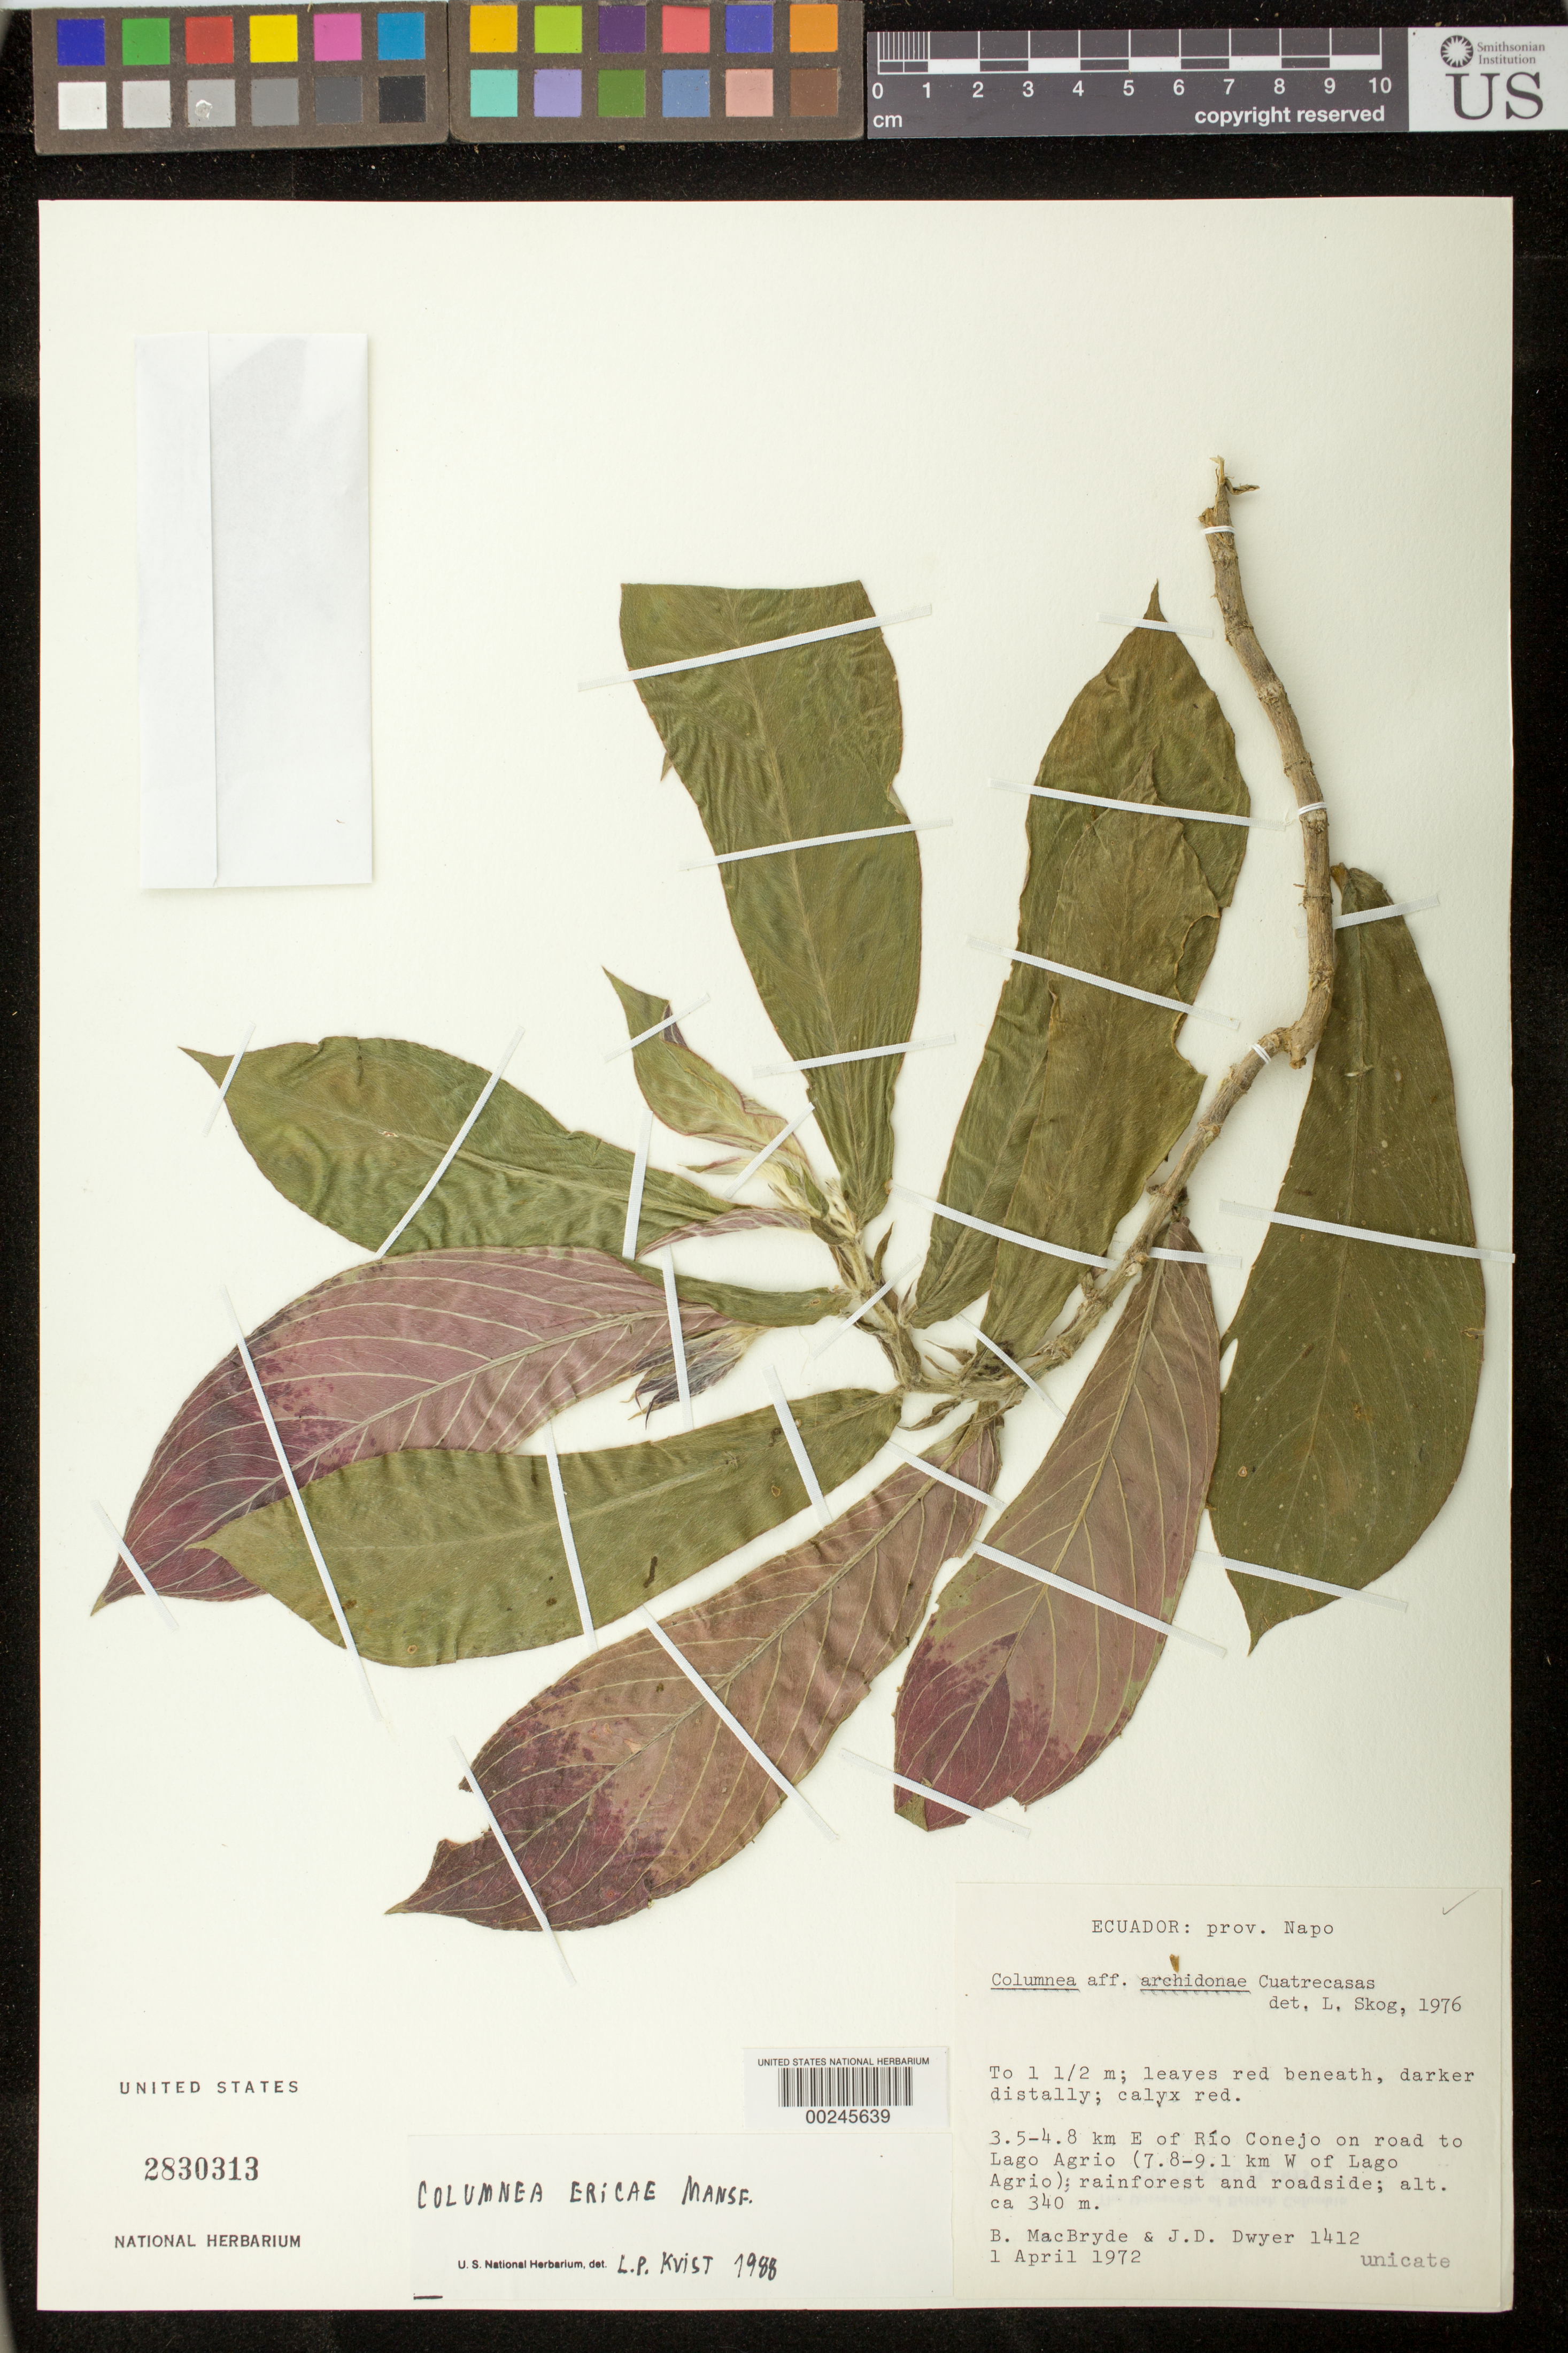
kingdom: Plantae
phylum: Tracheophyta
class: Magnoliopsida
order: Lamiales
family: Gesneriaceae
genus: Columnea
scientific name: Columnea ericae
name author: Mansf.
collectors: B. MacBryde & J. D. Dwyer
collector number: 1412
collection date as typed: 01 Apr 1972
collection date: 1972-04-01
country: Ecuador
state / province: Sucumbíos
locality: Napo.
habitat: Rainforest and roadside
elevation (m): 340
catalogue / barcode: US 2830313